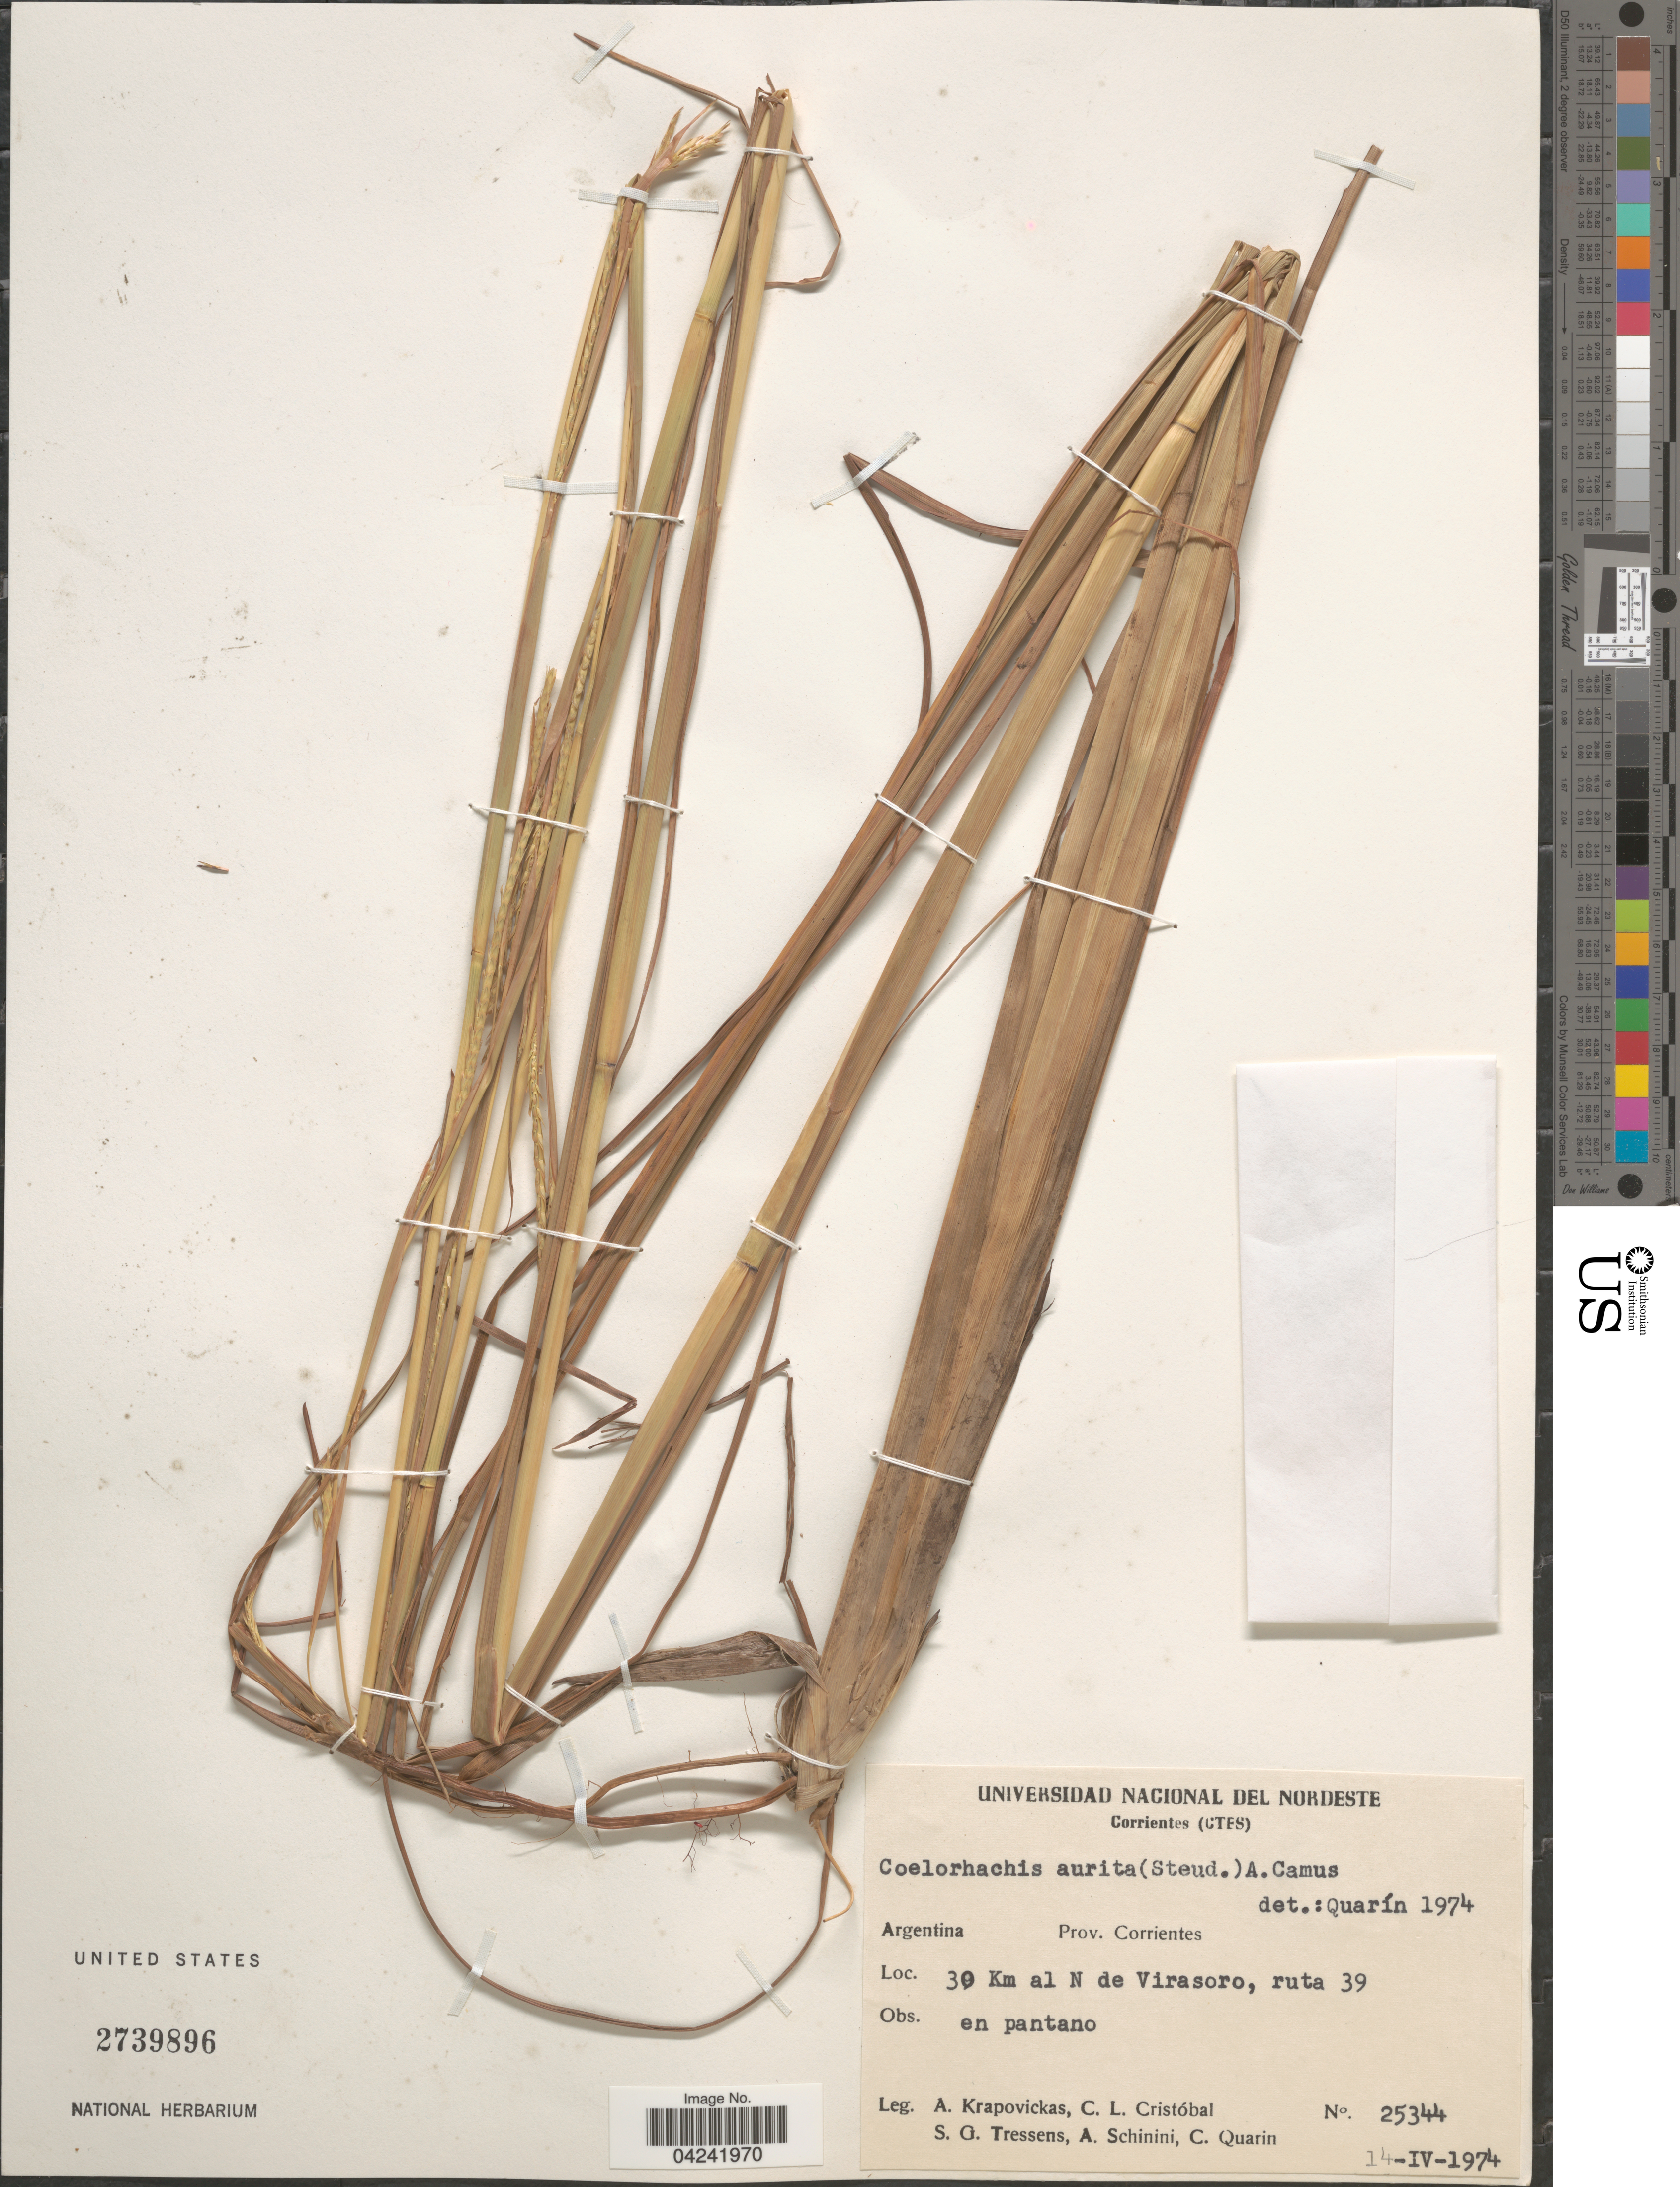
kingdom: Plantae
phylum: Tracheophyta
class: Liliopsida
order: Poales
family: Poaceae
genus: Mnesithea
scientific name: Mnesithea aurita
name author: (Steud.) de Koning & Sosef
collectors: A. Krapovickas, C. L. Cristóbal, S. Tressens, A. Schinini & C. Quarin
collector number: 25344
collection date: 1974-04-14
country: Argentina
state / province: Corrientes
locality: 30 Km al N de Virasoro, ruta 39.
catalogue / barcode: US 2739896